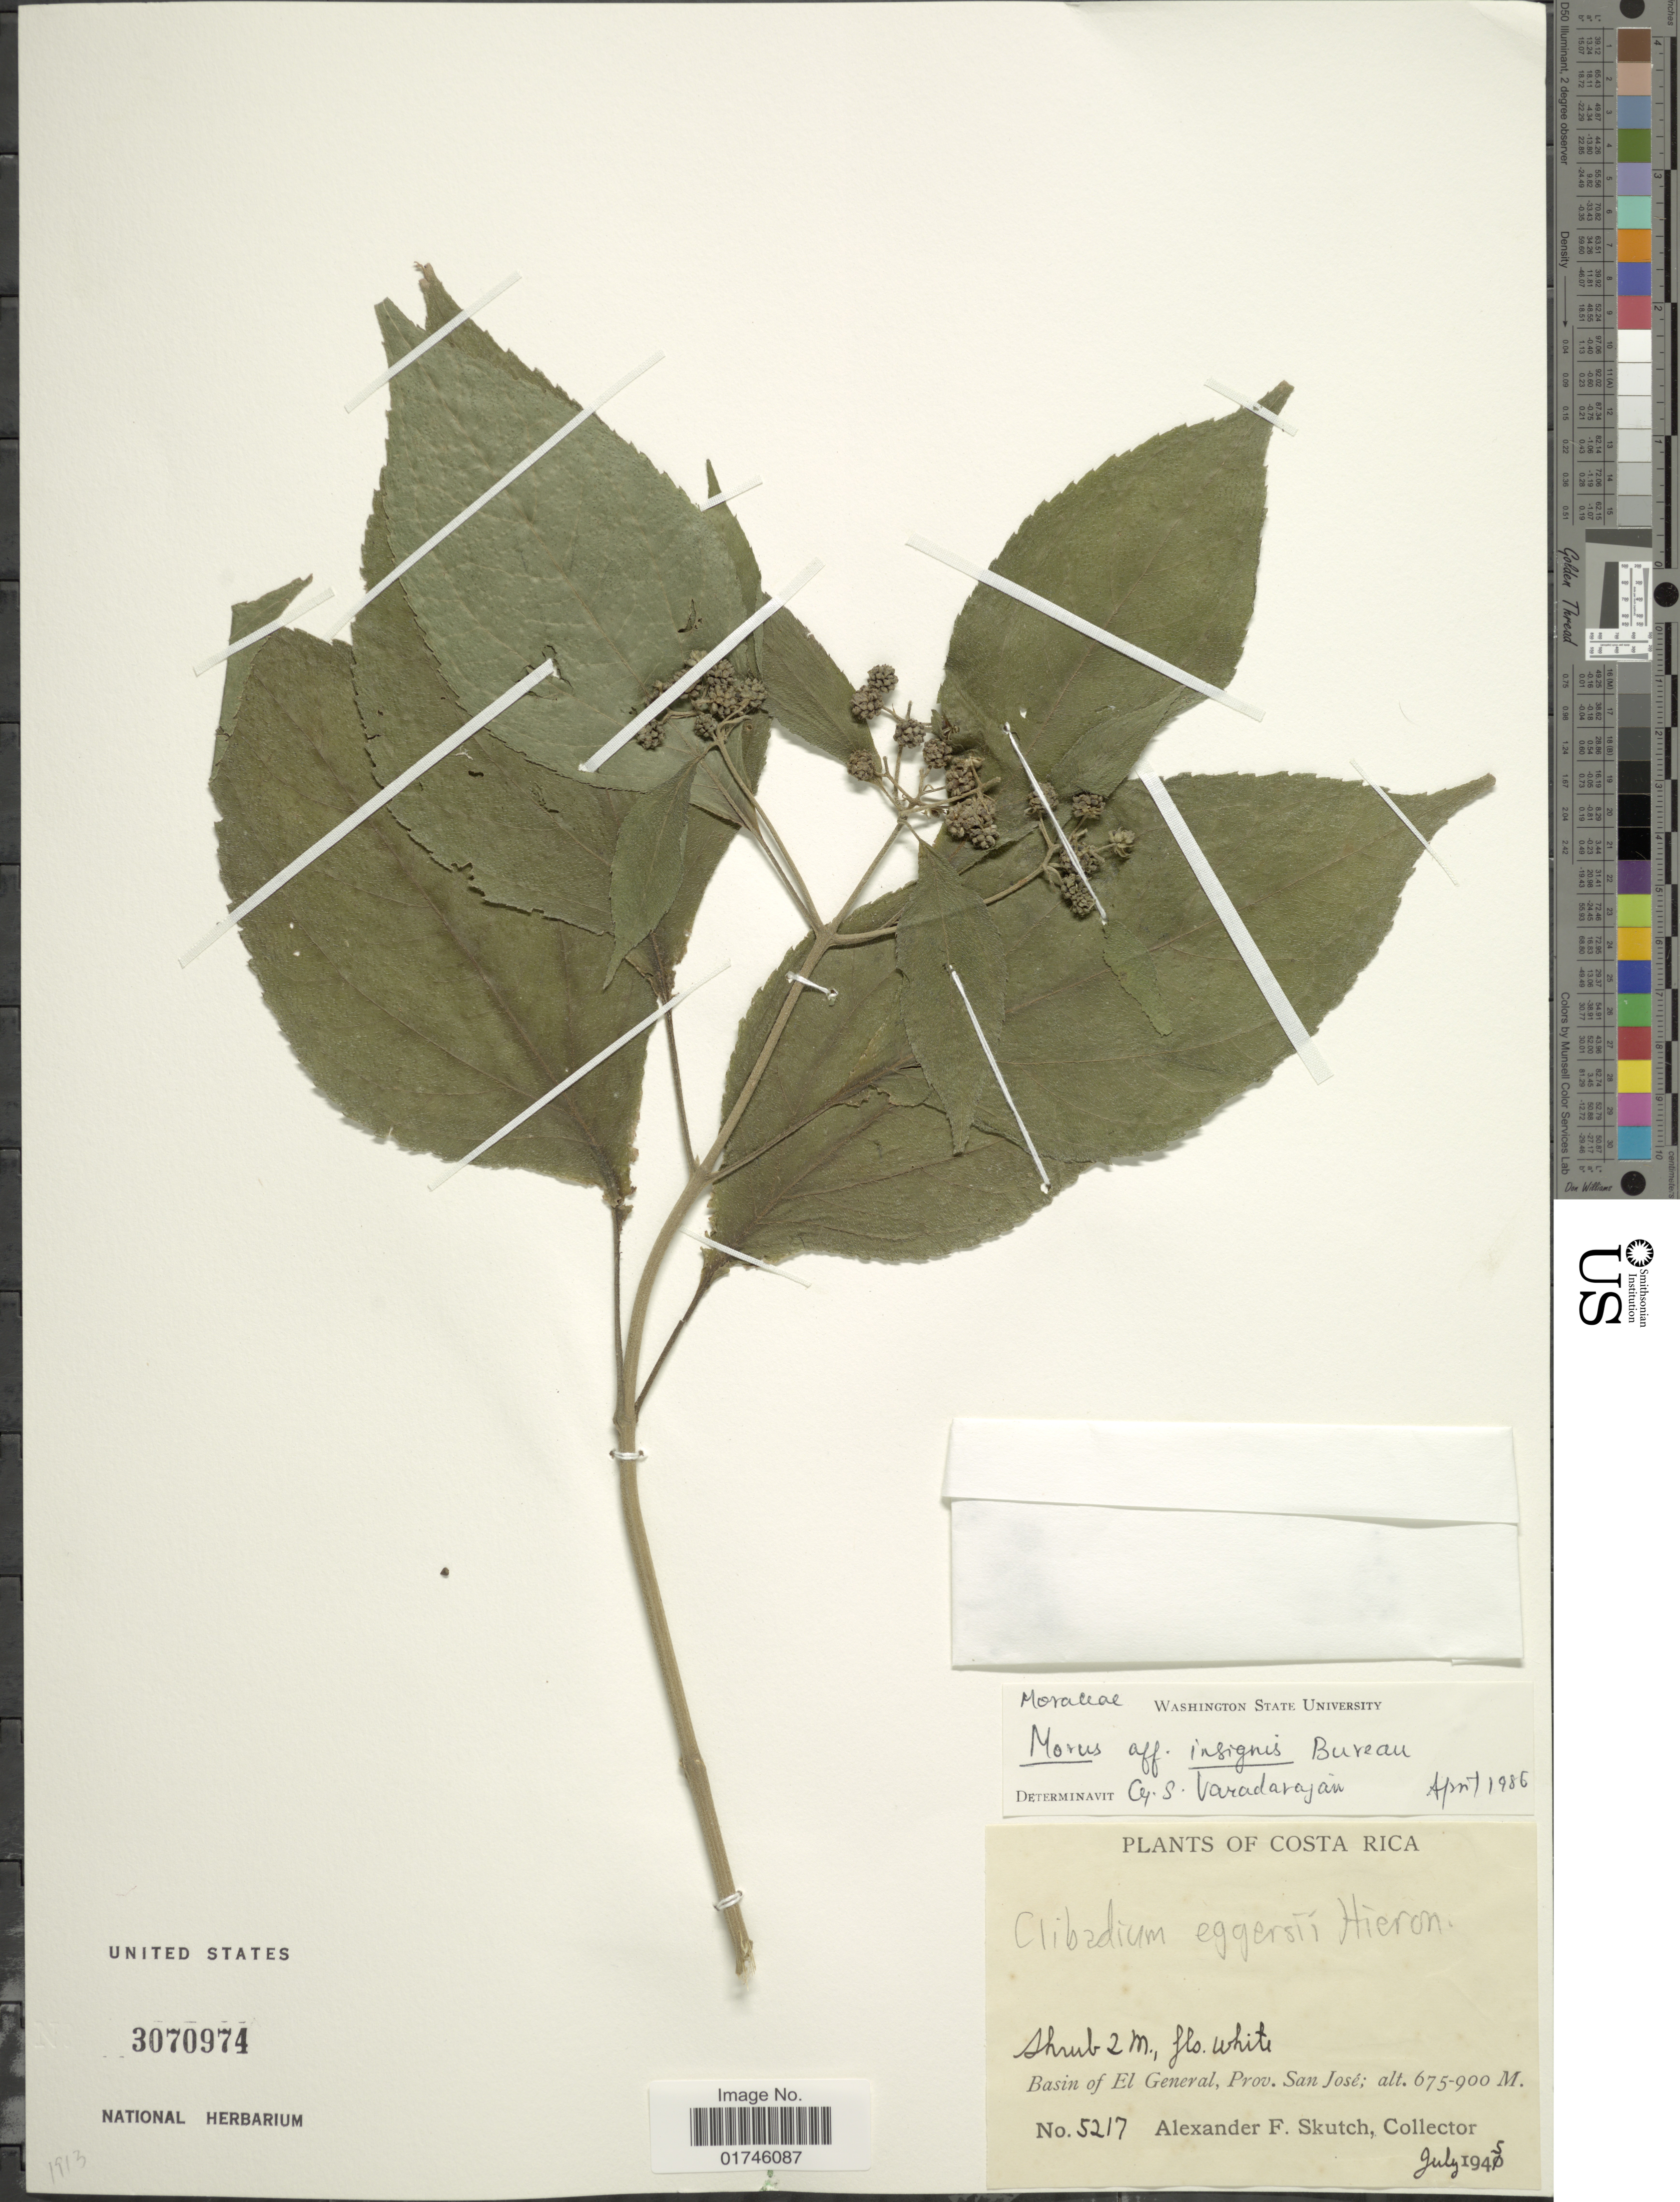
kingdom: Plantae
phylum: Tracheophyta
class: Magnoliopsida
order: Asterales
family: Asteraceae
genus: Clibadium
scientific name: Clibadium eggersii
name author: Hieron.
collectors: A. F. Skutch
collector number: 5217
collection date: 1945-07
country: Costa Rica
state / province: San José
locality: Basin of El General, Prov. San Jose.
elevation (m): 675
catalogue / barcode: US 3070974